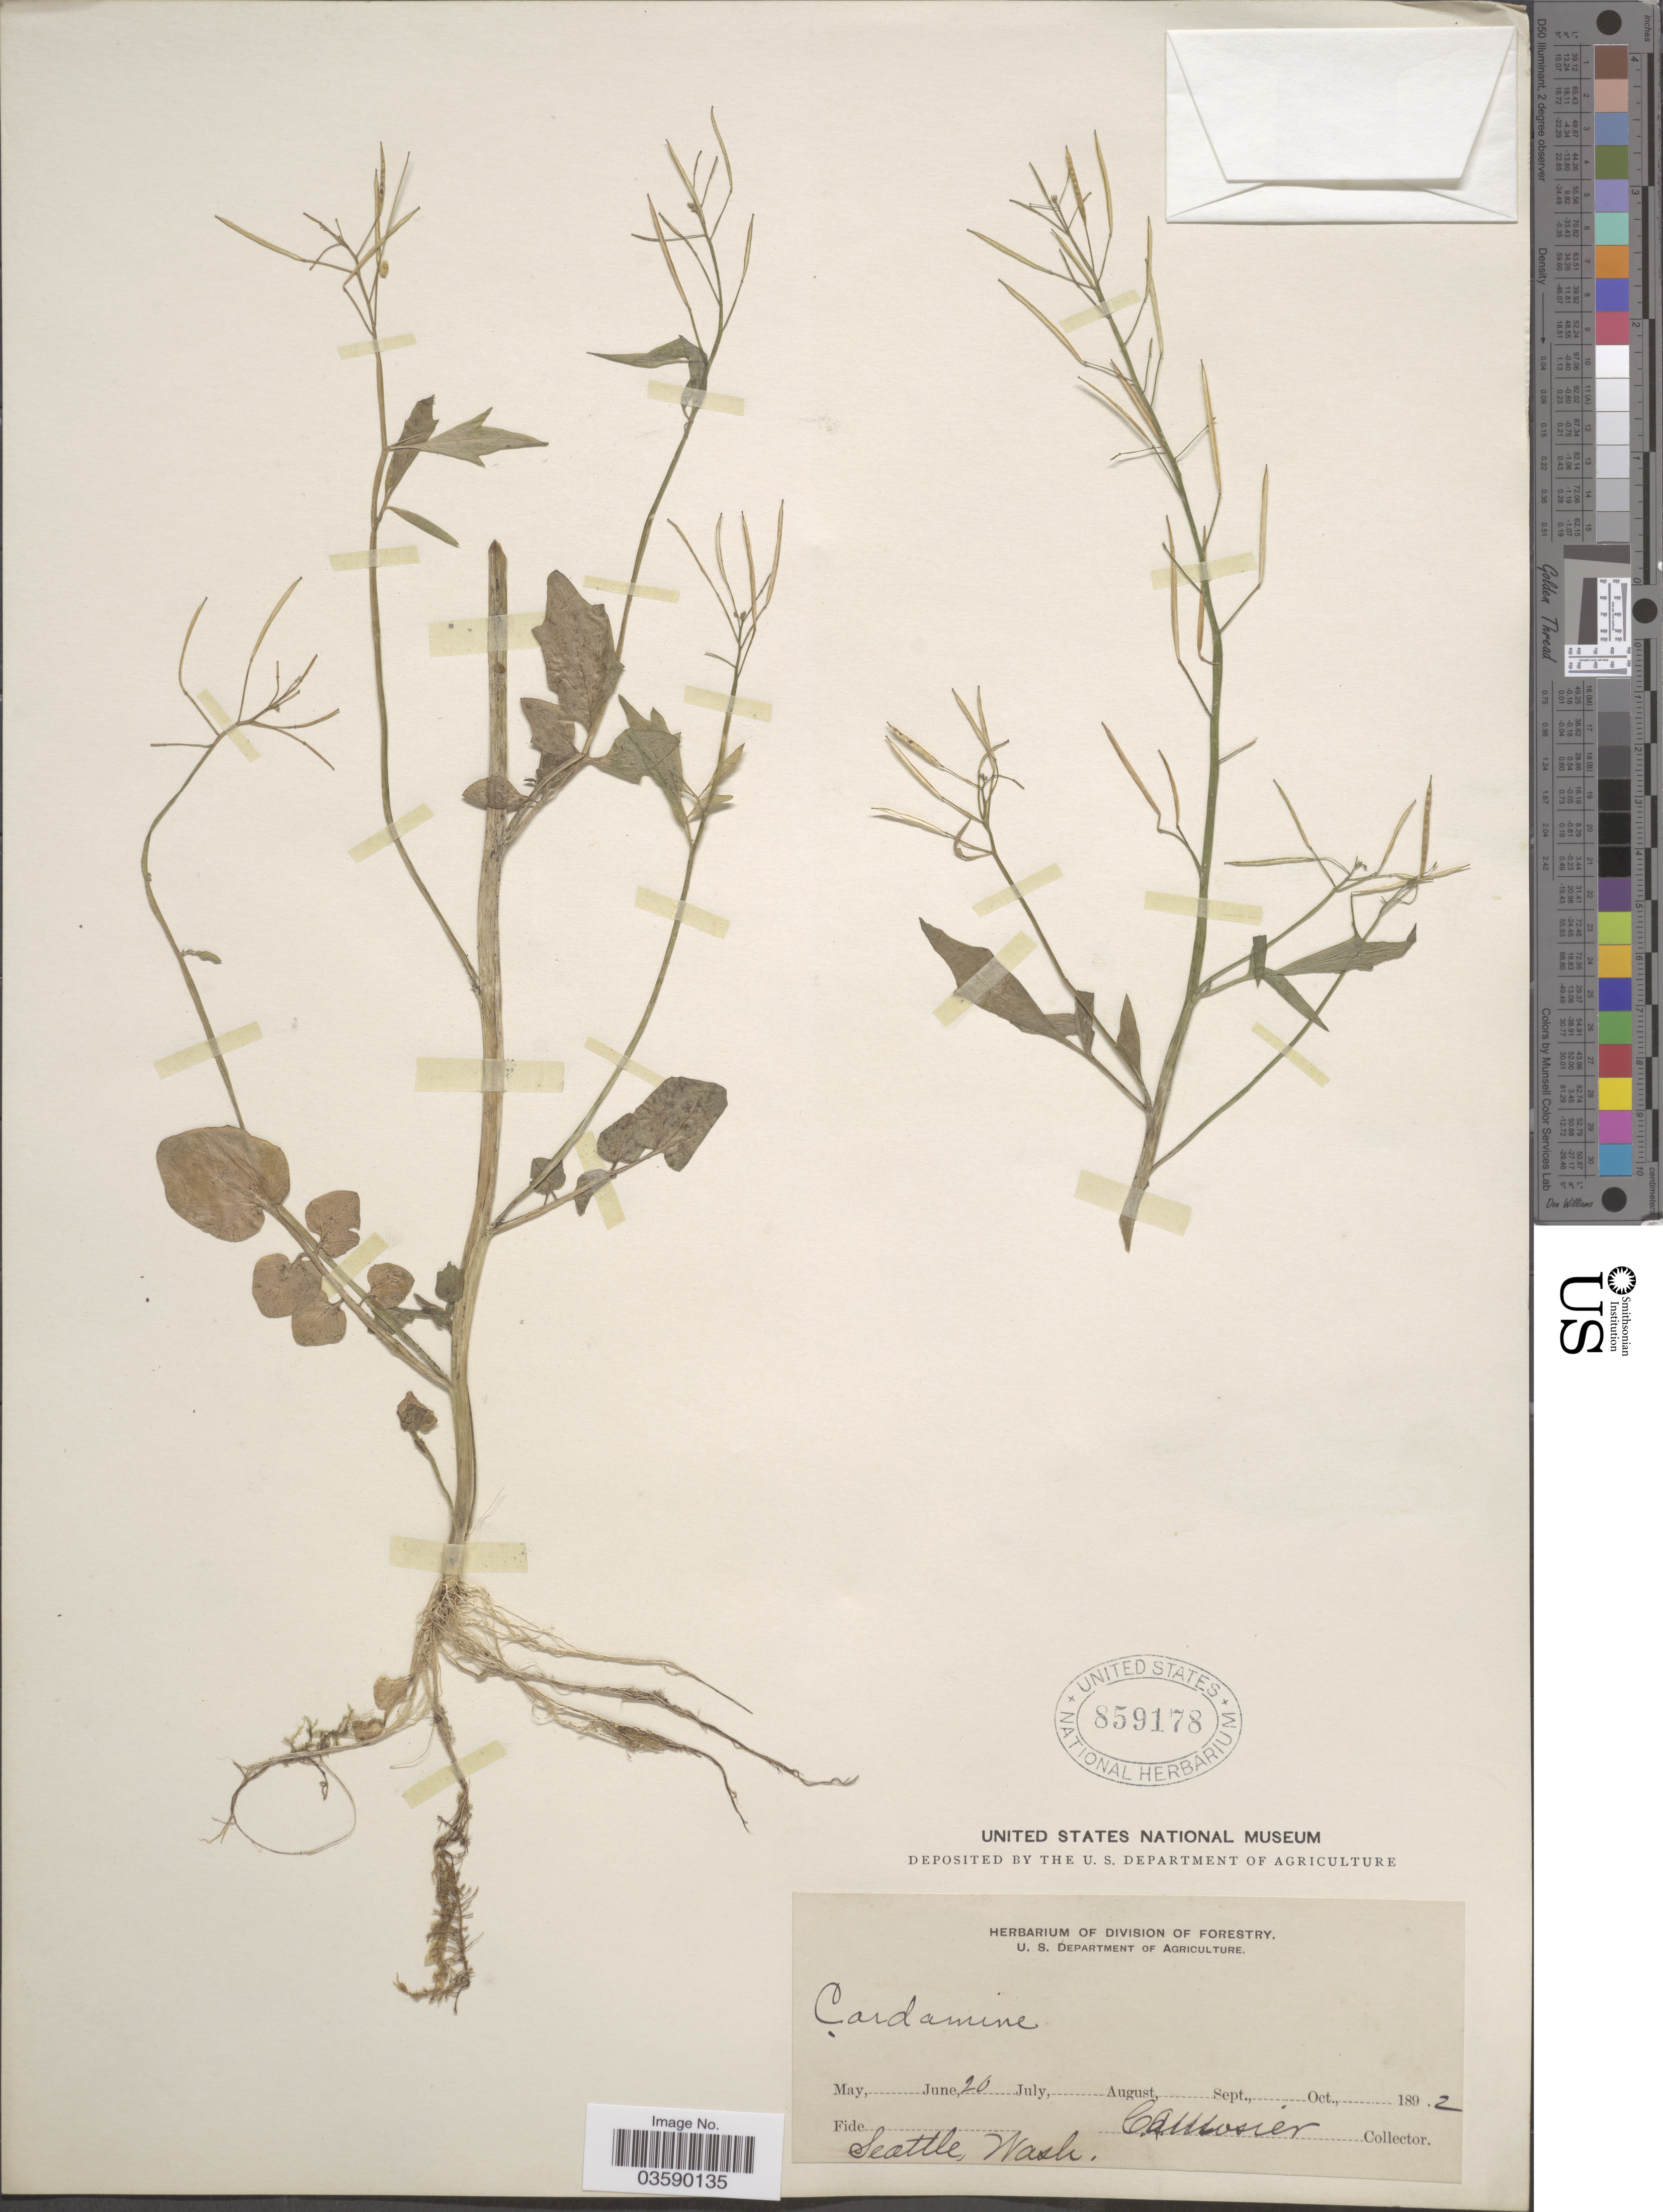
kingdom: Plantae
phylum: Tracheophyta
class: Magnoliopsida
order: Brassicales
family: Brassicaceae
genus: Cardamine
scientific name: Cardamine sp.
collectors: C. A. Mosier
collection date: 1892-06-20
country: United States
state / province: Washington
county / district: King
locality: Seattle.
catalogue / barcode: US 859178